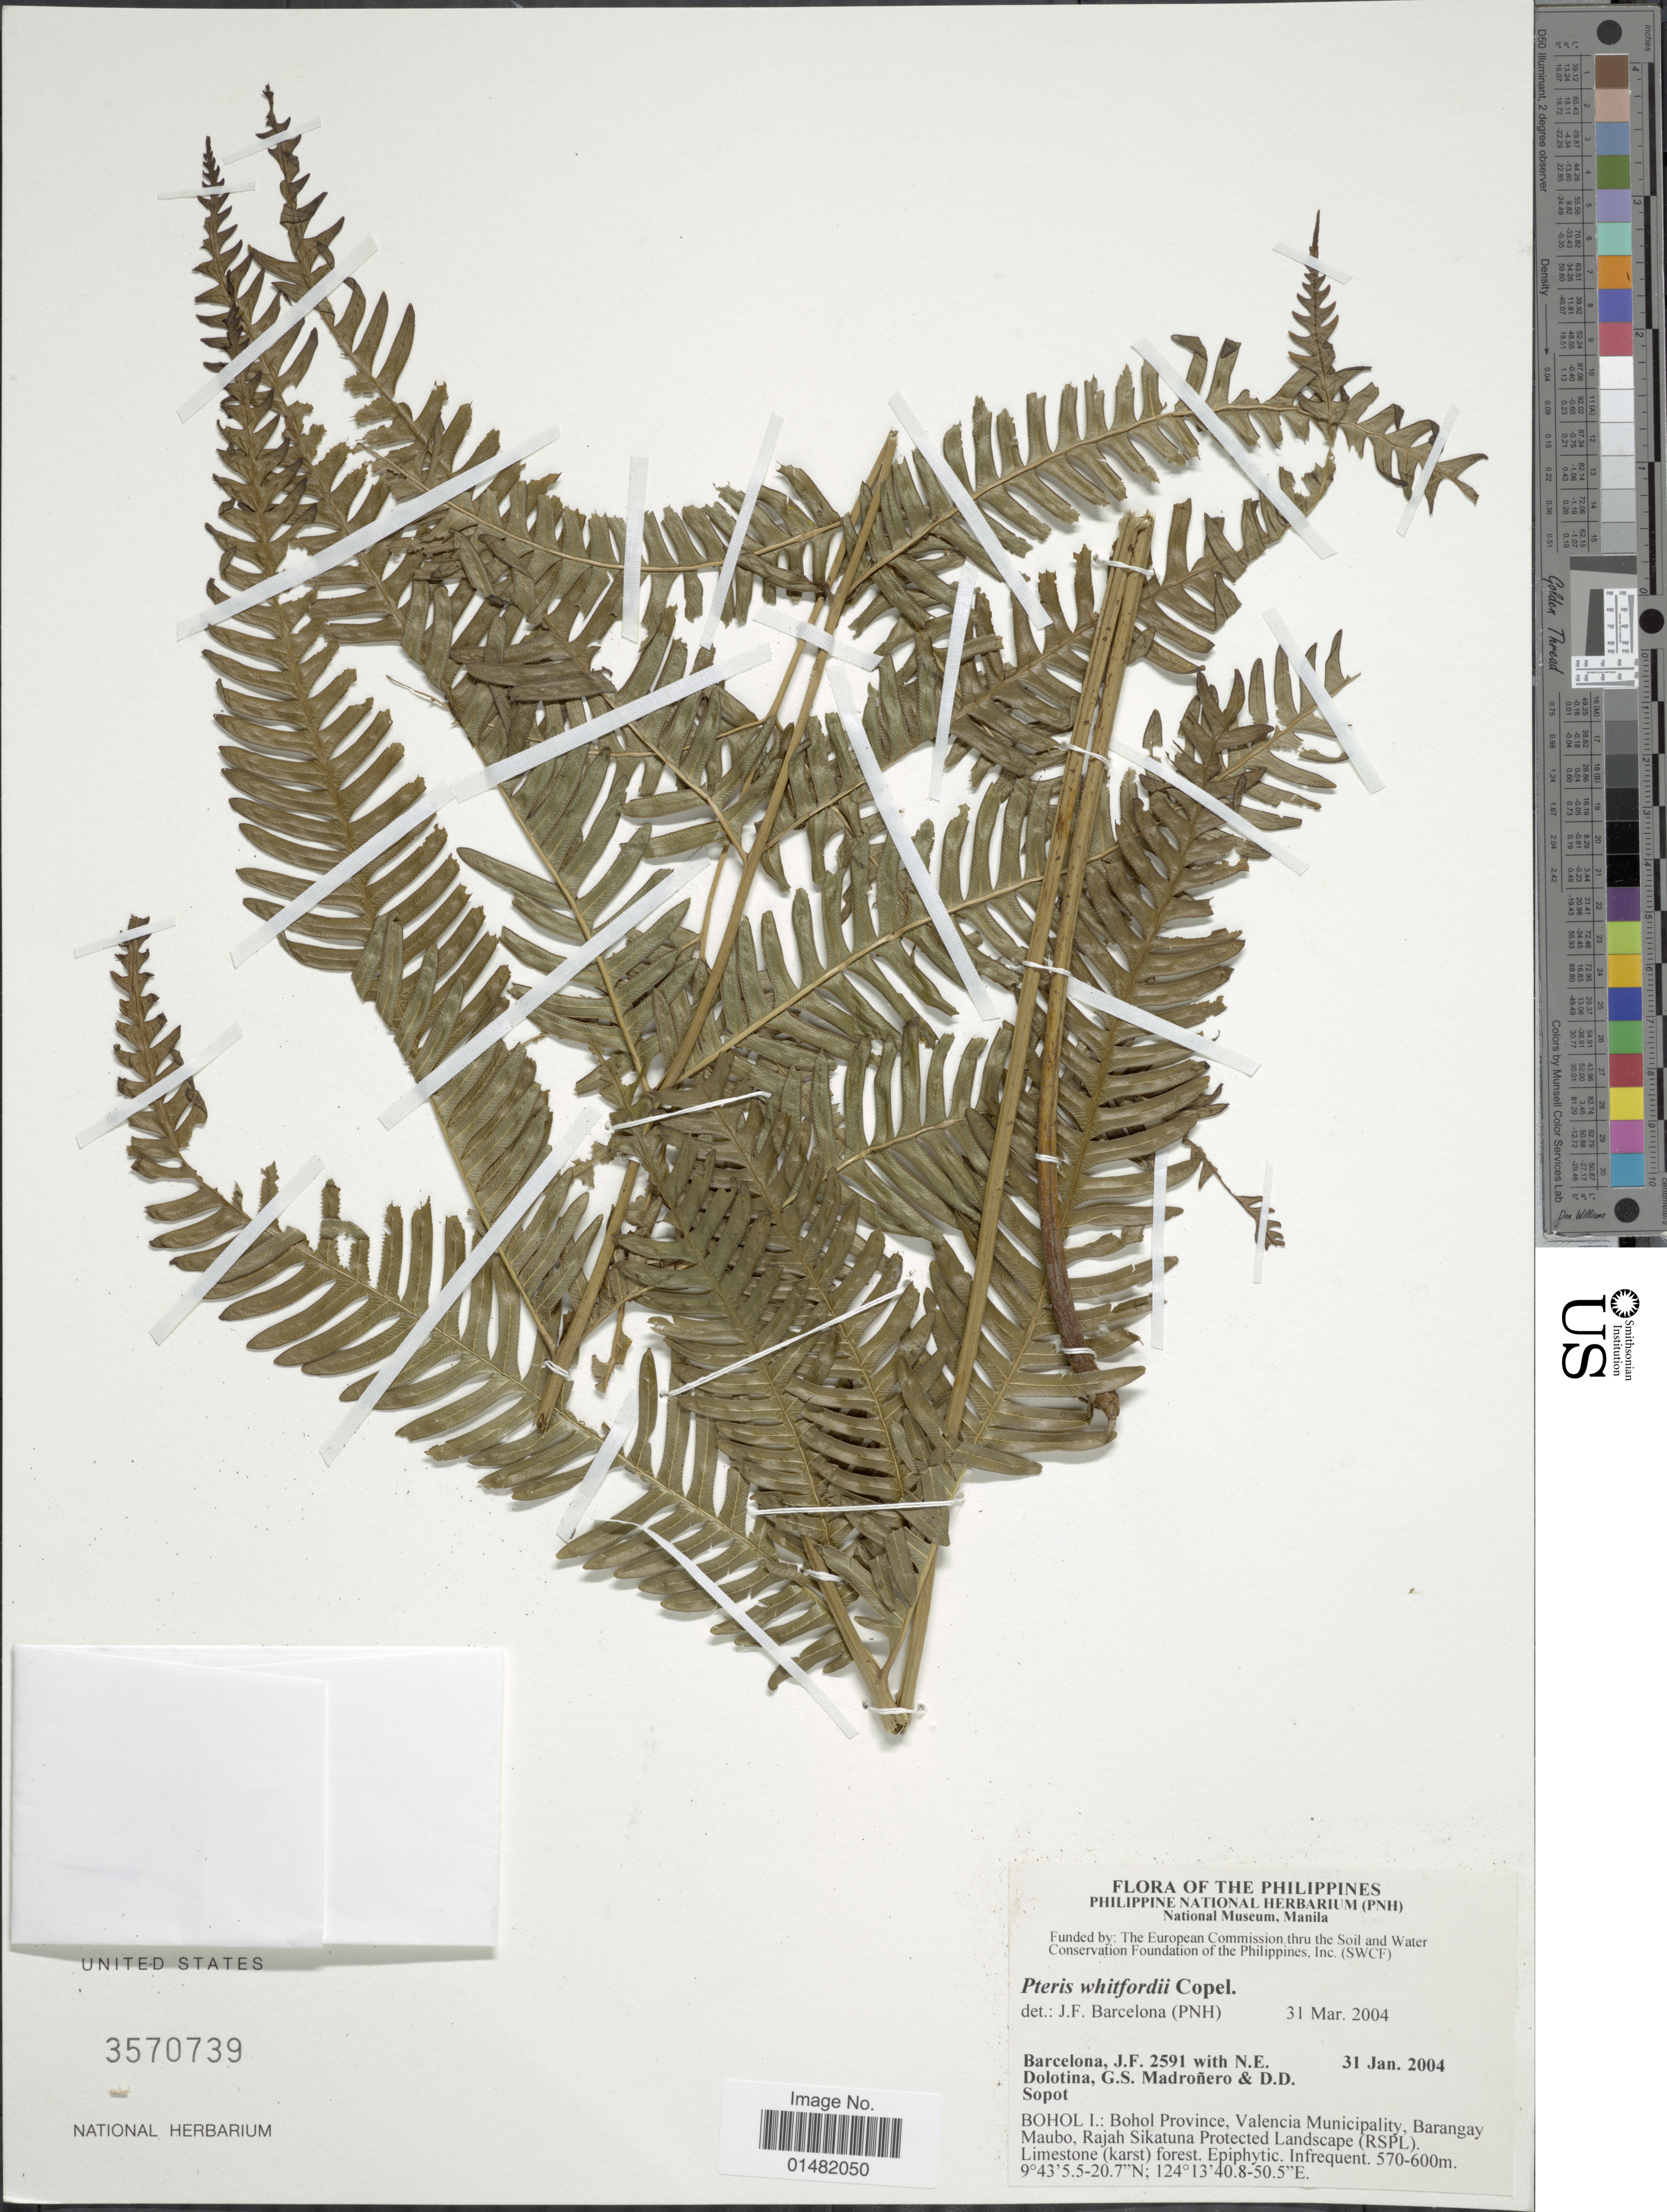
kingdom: Plantae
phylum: Tracheophyta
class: Polypodiopsida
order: Polypodiales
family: Pteridaceae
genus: Pteris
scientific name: Pteris whitfordii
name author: Copel.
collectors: J. F. Barcelona, N. Dolotina, G. Madroñero & D. Sopot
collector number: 2591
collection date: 2004-03-31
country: Philippines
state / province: Central Visayas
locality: Bohol I.: Bohol Province, Valencia Municipality, Barangay Maubo, Rajah Sikatuna Protected Landscape (RSPL)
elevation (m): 570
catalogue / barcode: US 3570739